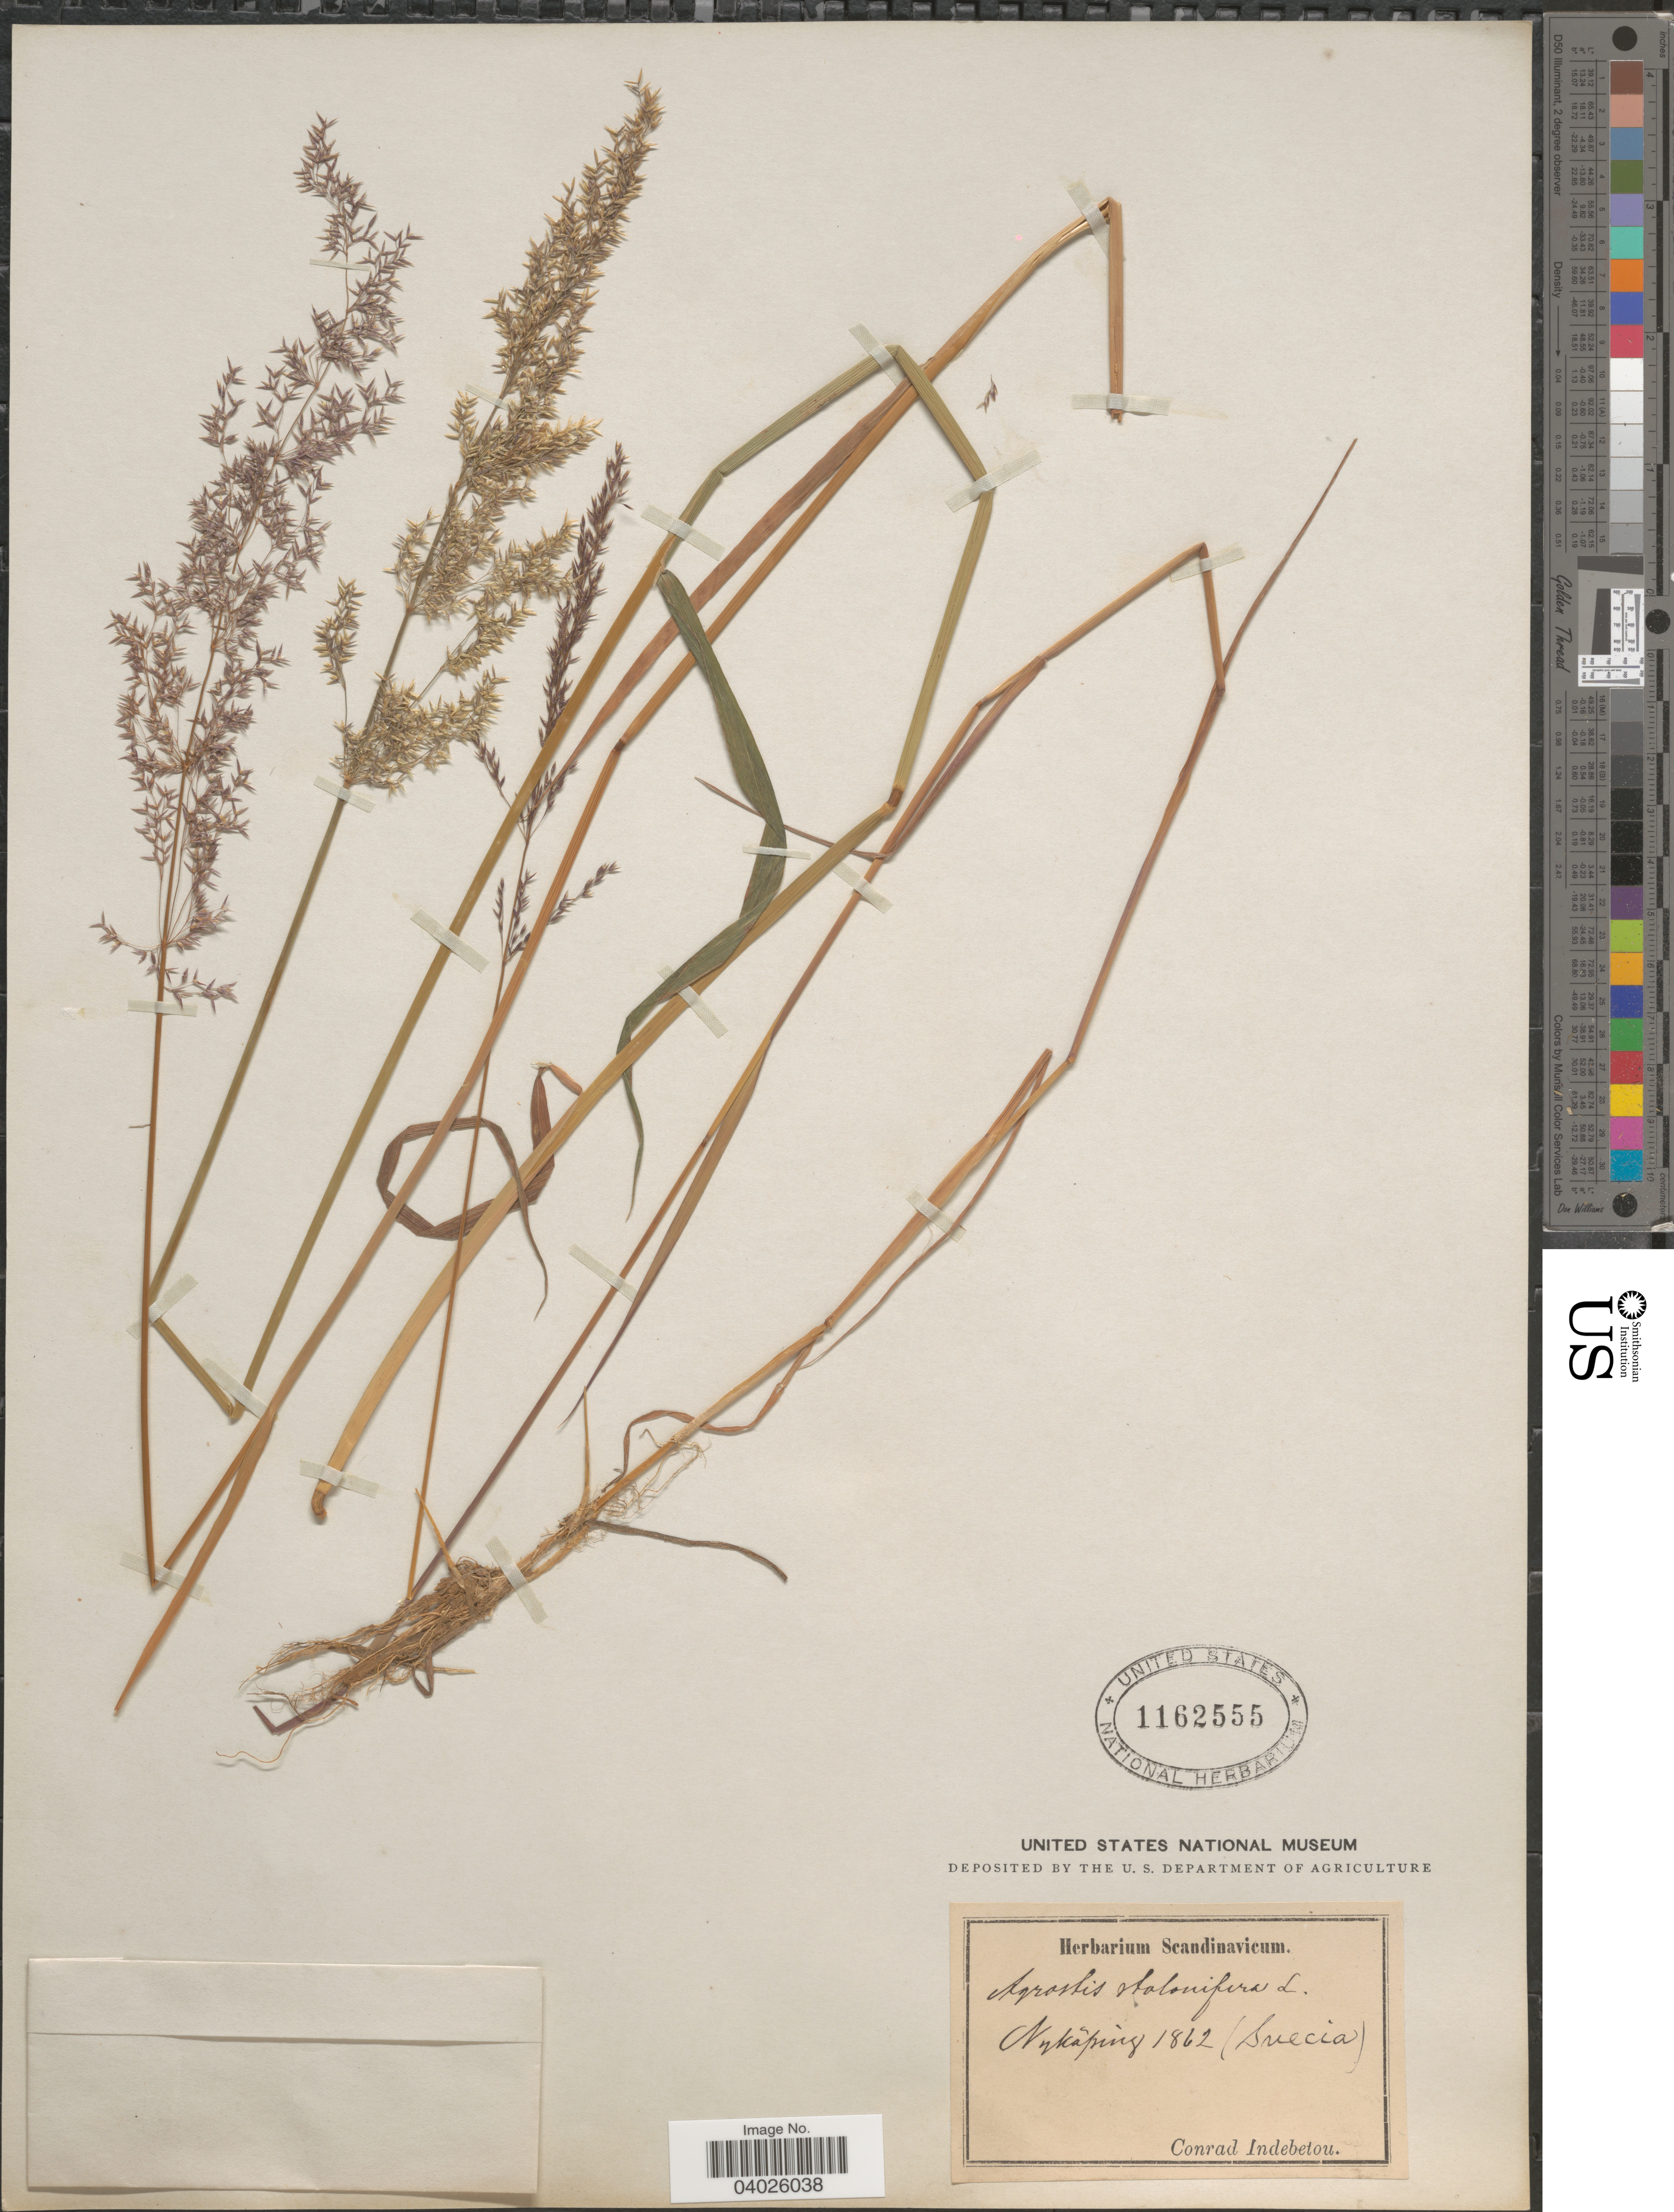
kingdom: Plantae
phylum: Tracheophyta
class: Liliopsida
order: Poales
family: Poaceae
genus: Agrostis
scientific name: Agrostis stolonifera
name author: L.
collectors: C. Indebetou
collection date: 1862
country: Sweden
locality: Nyköping (Suecia).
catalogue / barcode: US 1162555